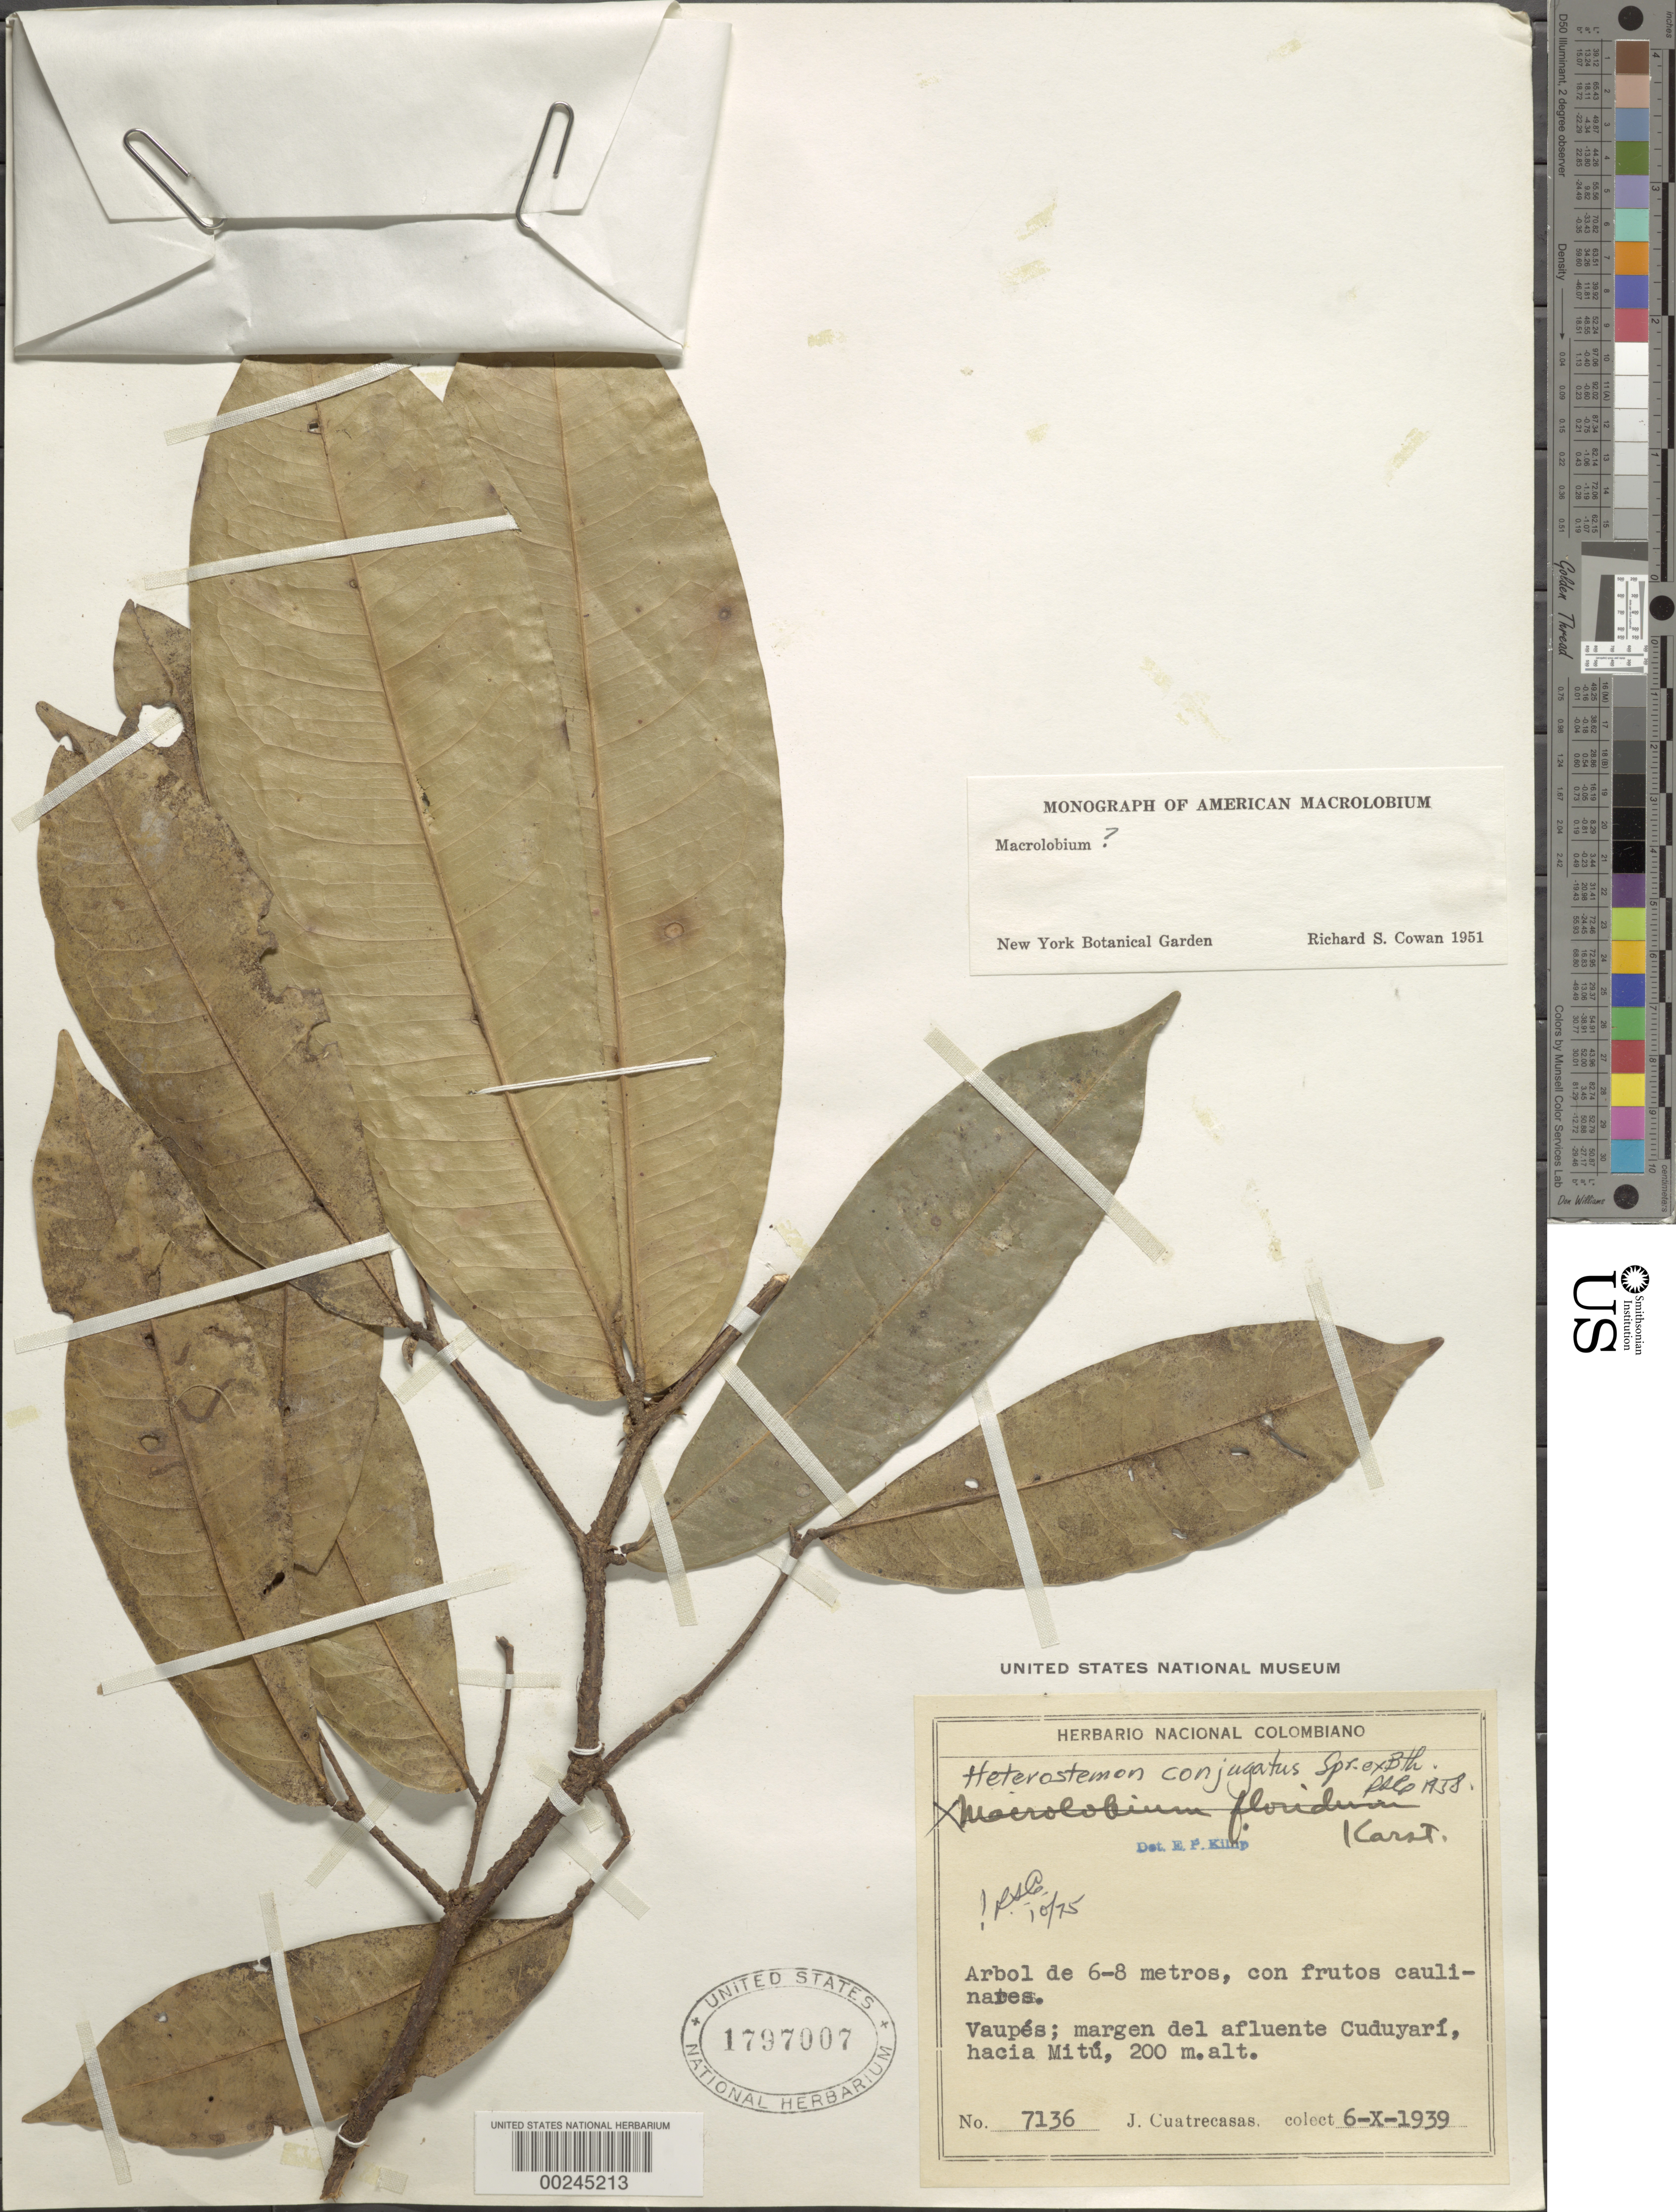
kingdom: Plantae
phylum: Tracheophyta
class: Magnoliopsida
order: Fabales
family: Fabaceae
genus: Heterostemon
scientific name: Heterostemon conjugatus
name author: Spruce ex Benth.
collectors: J. Cuatrecasas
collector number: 7136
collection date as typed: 06 Oct 1939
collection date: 1939-10-06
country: Colombia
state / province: Vaupés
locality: Yurypari; edge of the afluent Cuduyari, toward Mitu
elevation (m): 200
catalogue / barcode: US 1797007